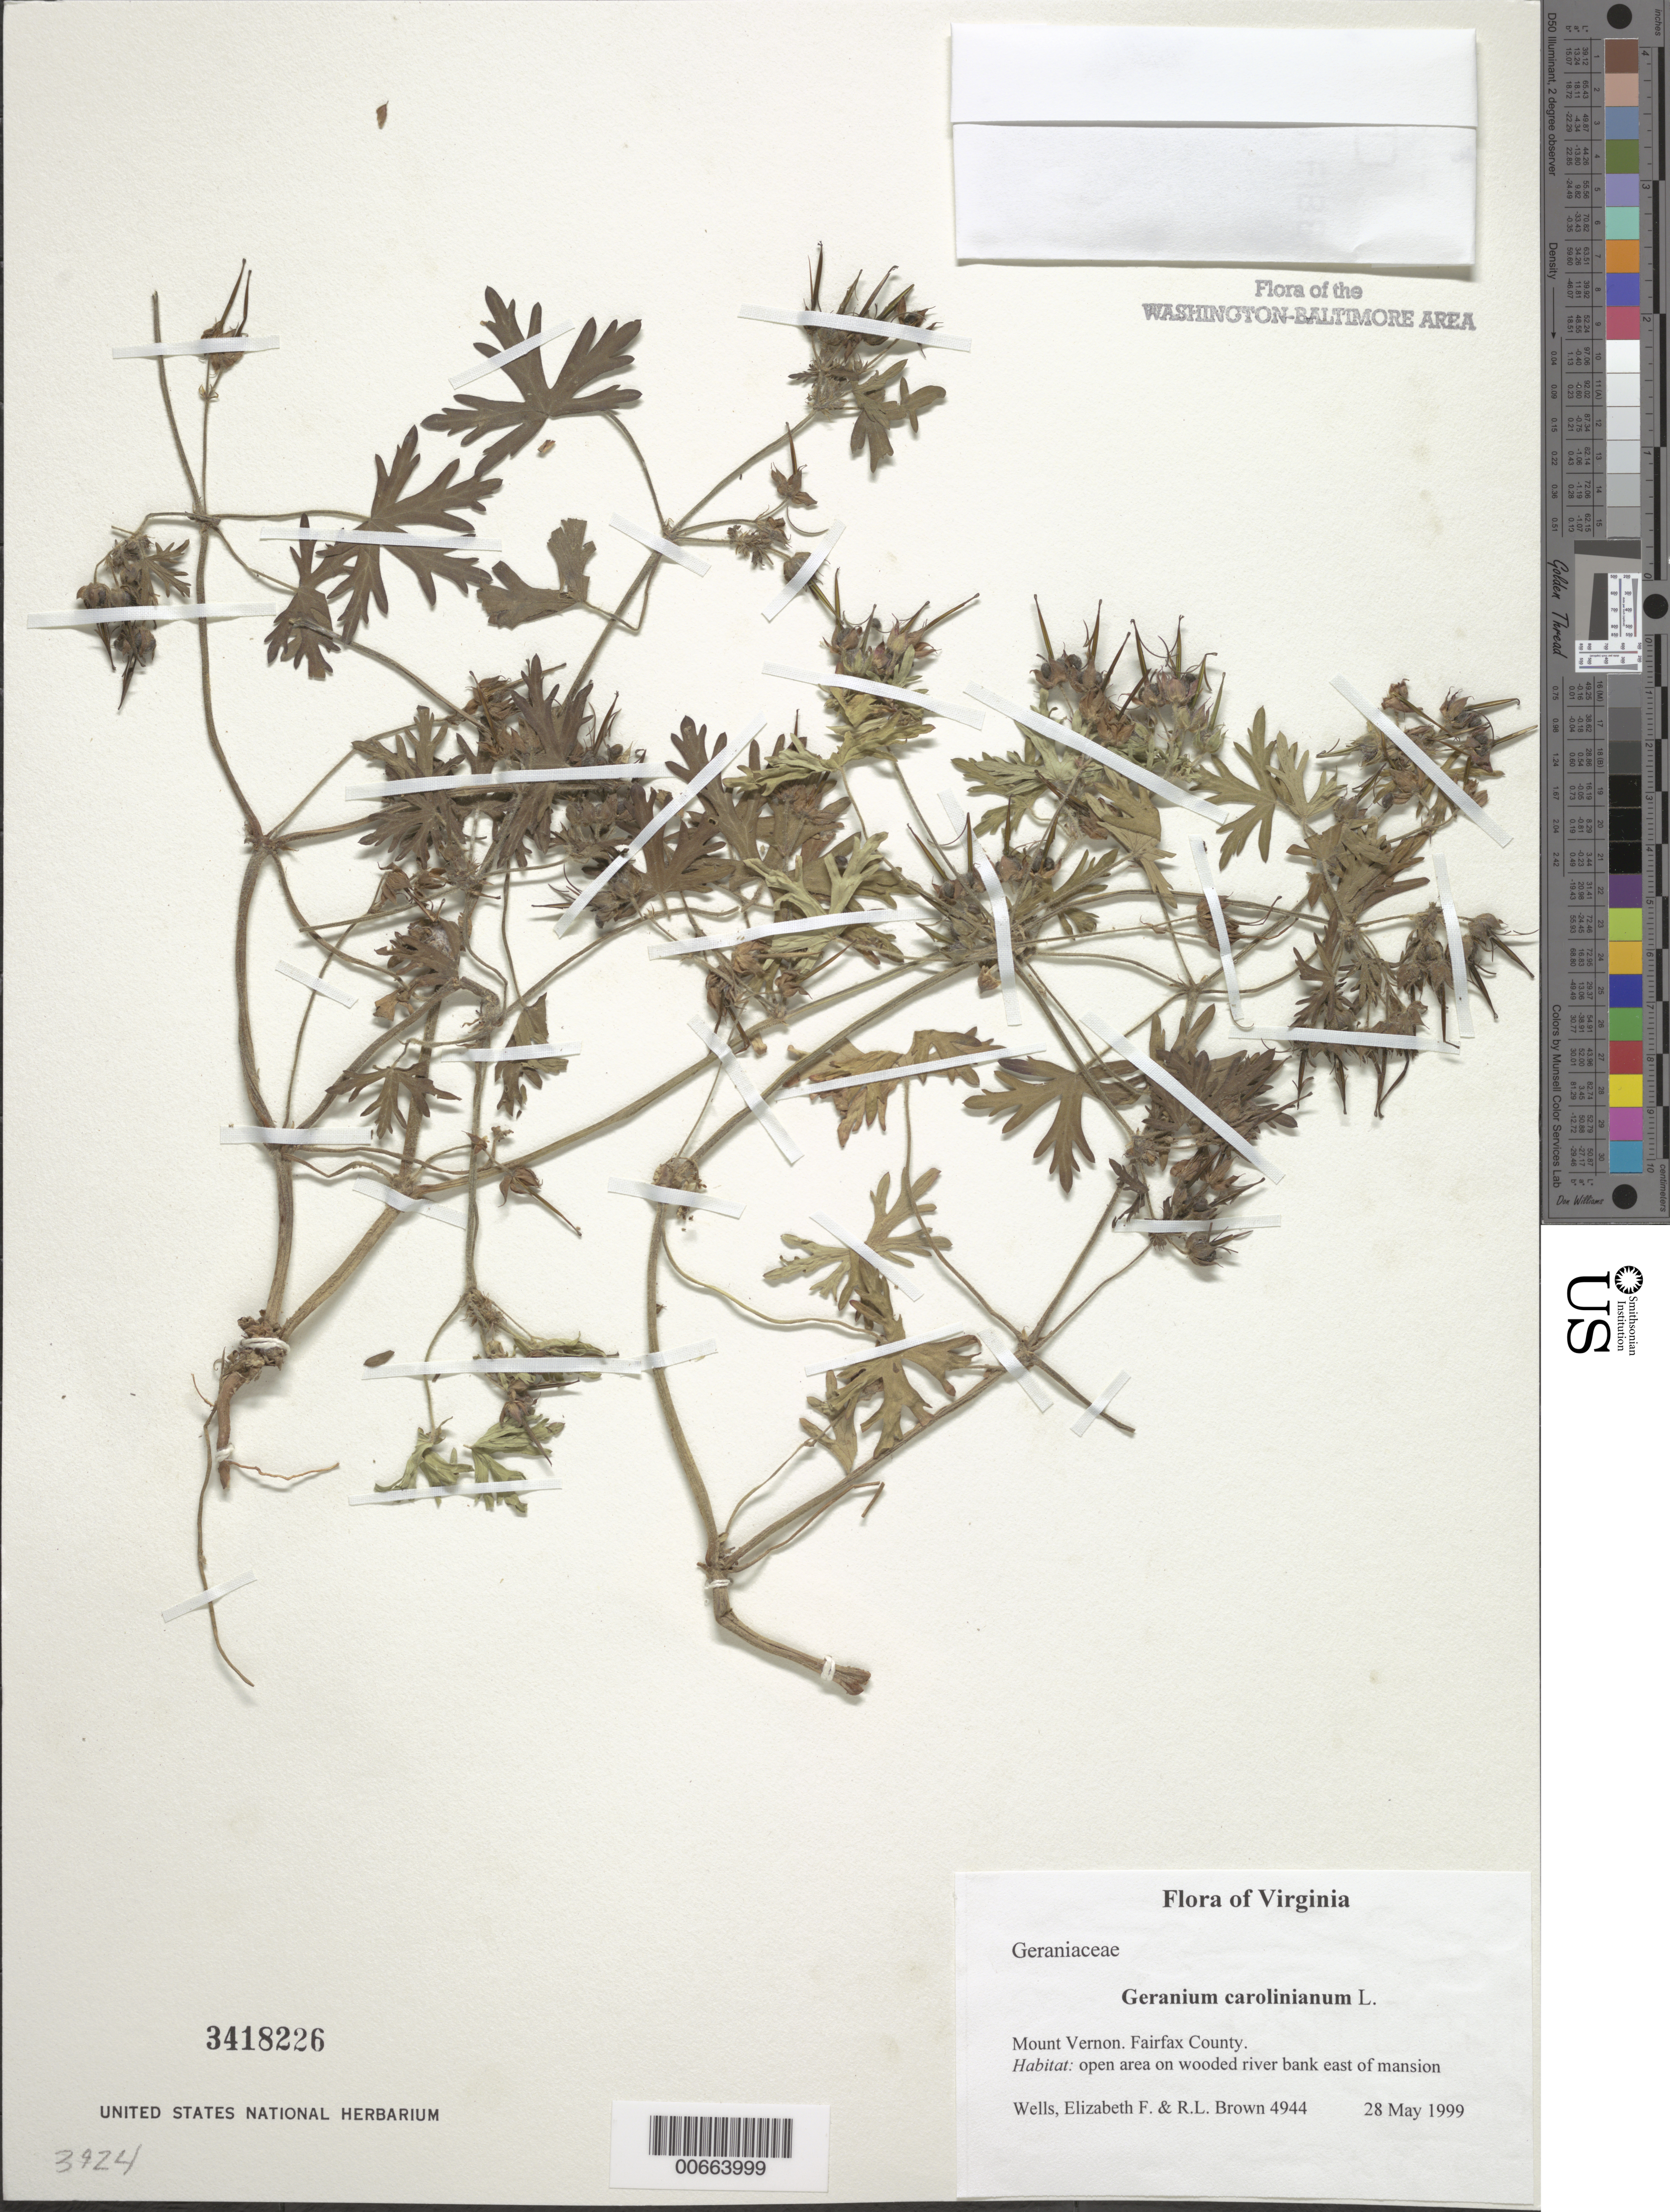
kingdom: Plantae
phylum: Tracheophyta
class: Magnoliopsida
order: Geraniales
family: Geraniaceae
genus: Geranium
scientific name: Geranium carolinianum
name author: L.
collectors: E. F. Wells & R. L. Brown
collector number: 4944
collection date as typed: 28 May 1999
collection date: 1999-05-28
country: United States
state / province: Virginia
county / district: Fairfax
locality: Mount Vernon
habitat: open area on wooded river bank east of mansion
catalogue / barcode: US 3418226